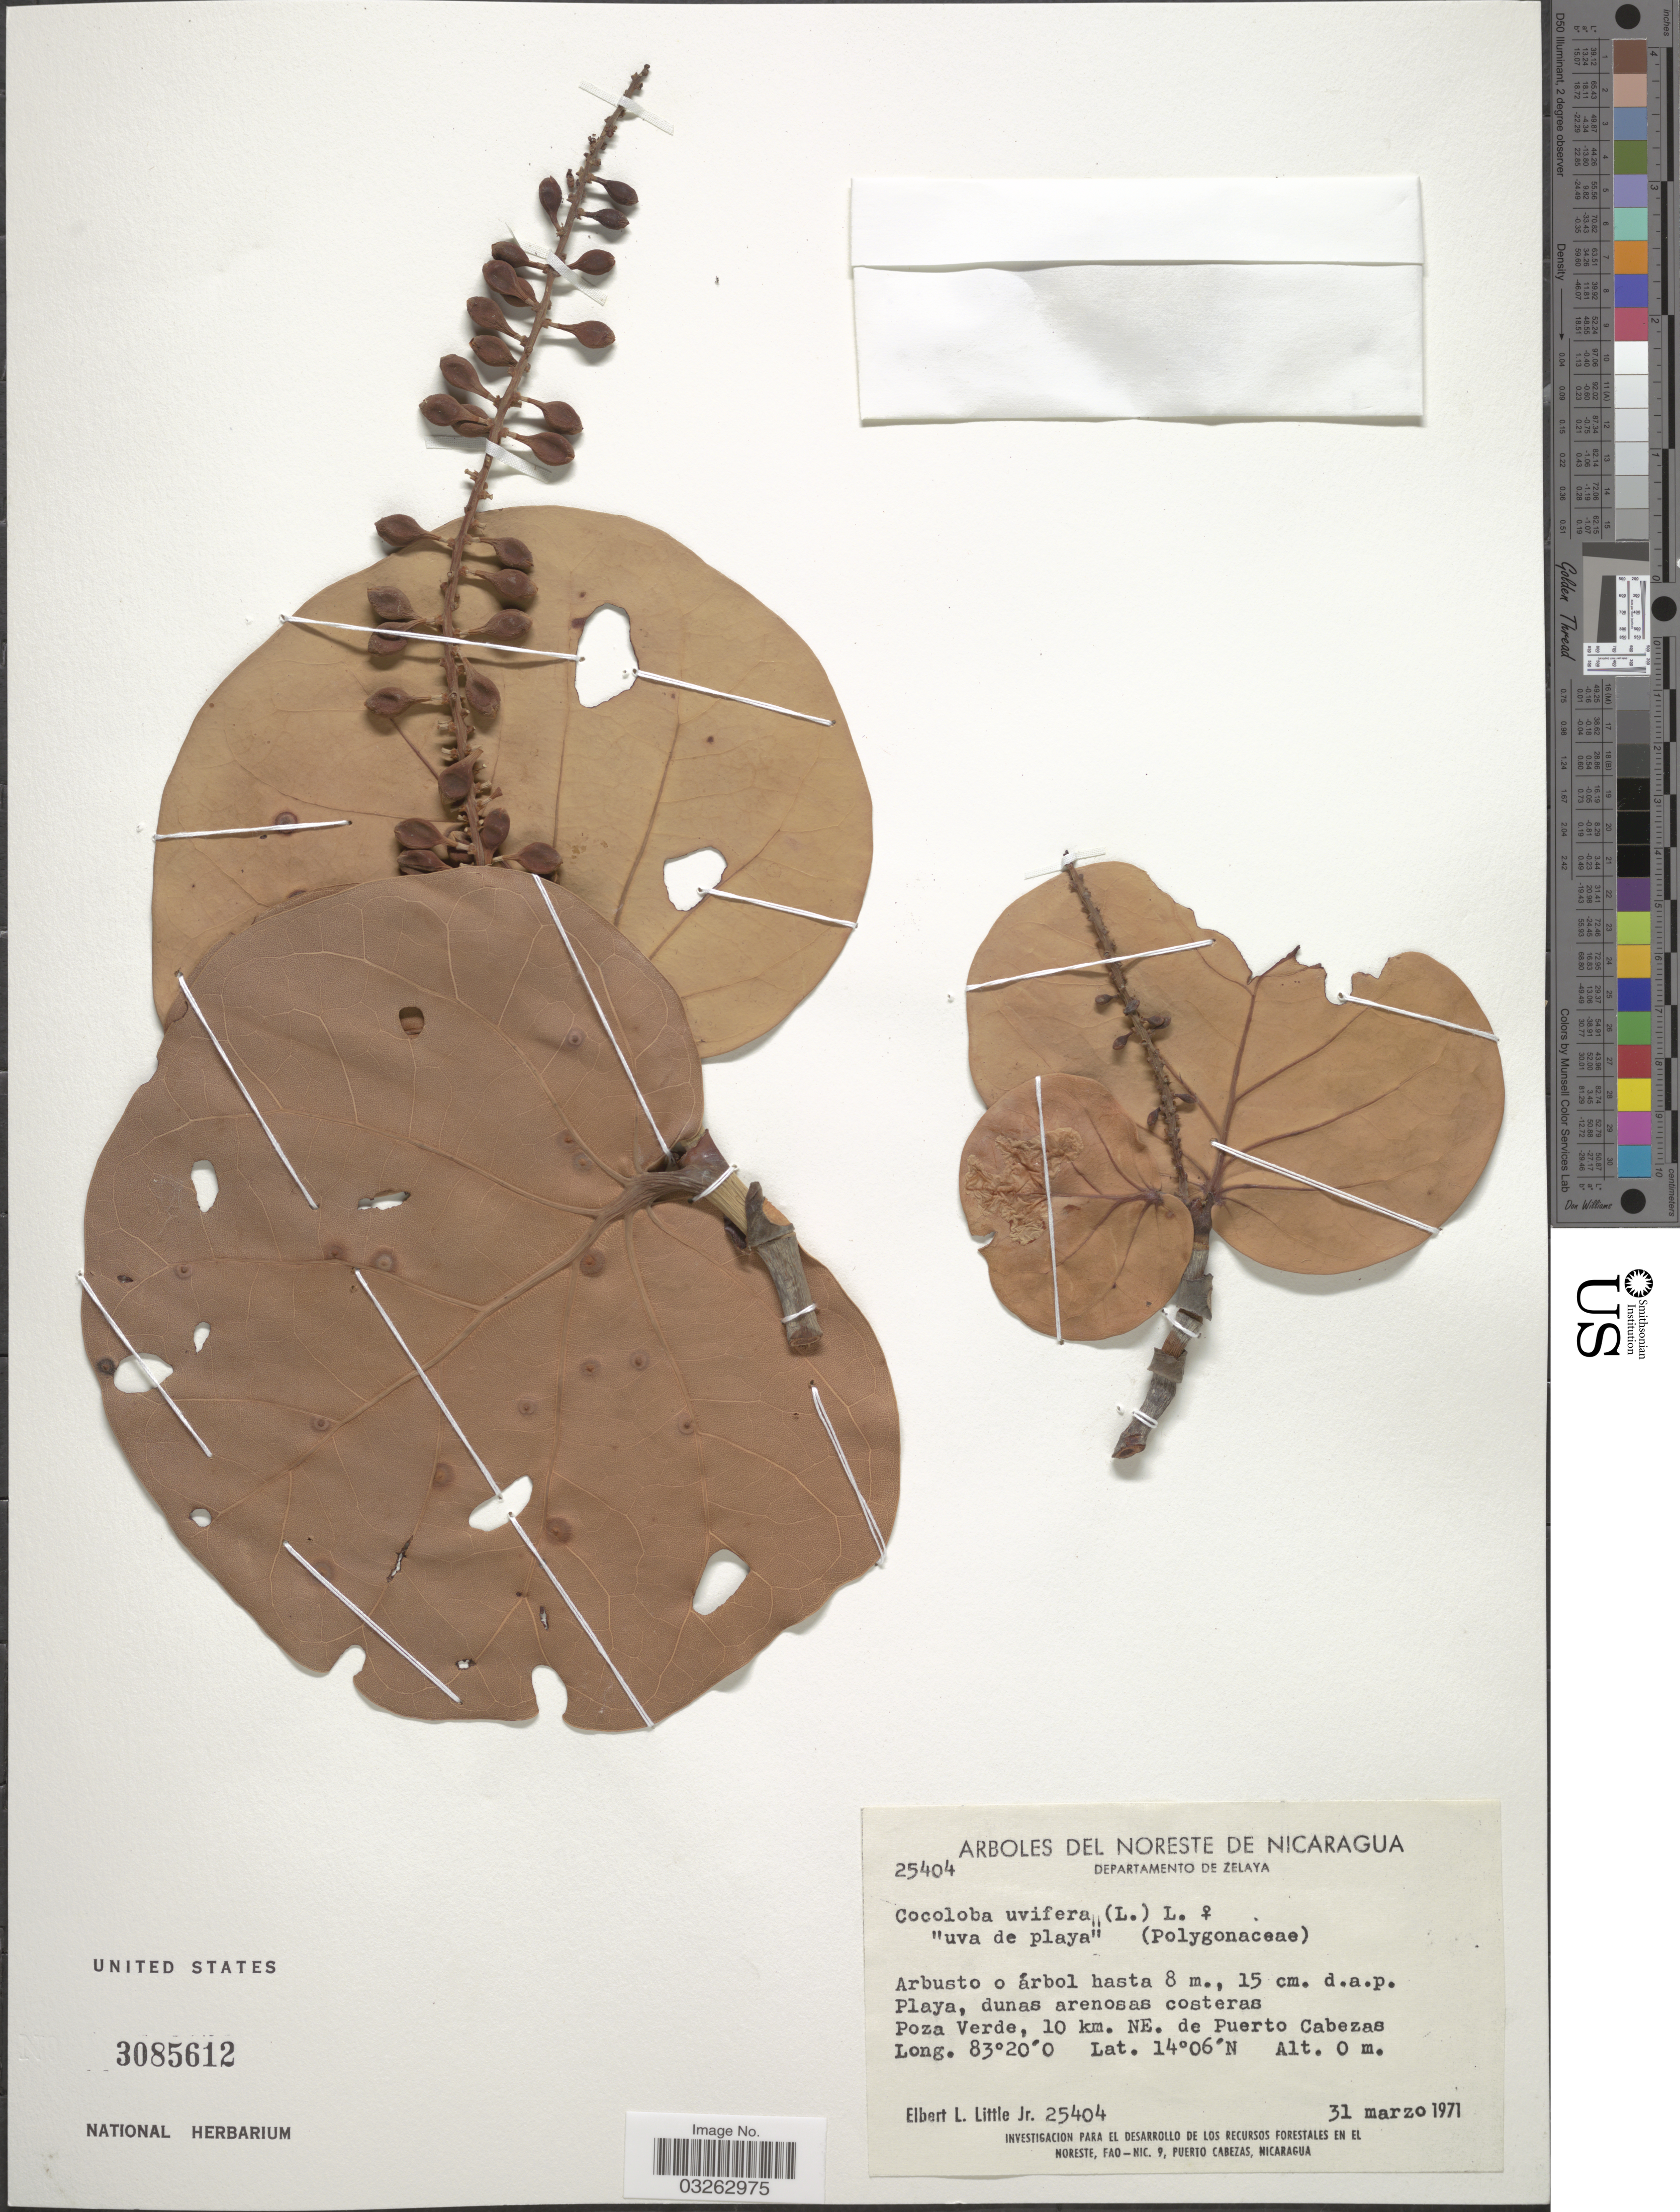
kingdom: Plantae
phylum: Tracheophyta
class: Magnoliopsida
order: Caryophyllales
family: Polygonaceae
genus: Coccoloba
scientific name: Coccoloba uvifera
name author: L.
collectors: E. L. Little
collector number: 25404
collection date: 1971-03-31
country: Nicaragua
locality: Noreste de Nicaragua. Departamento de Zelaya. Poza Verde, 10 km. NE. de Puerto Cabezas.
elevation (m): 0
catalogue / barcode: US 3085612